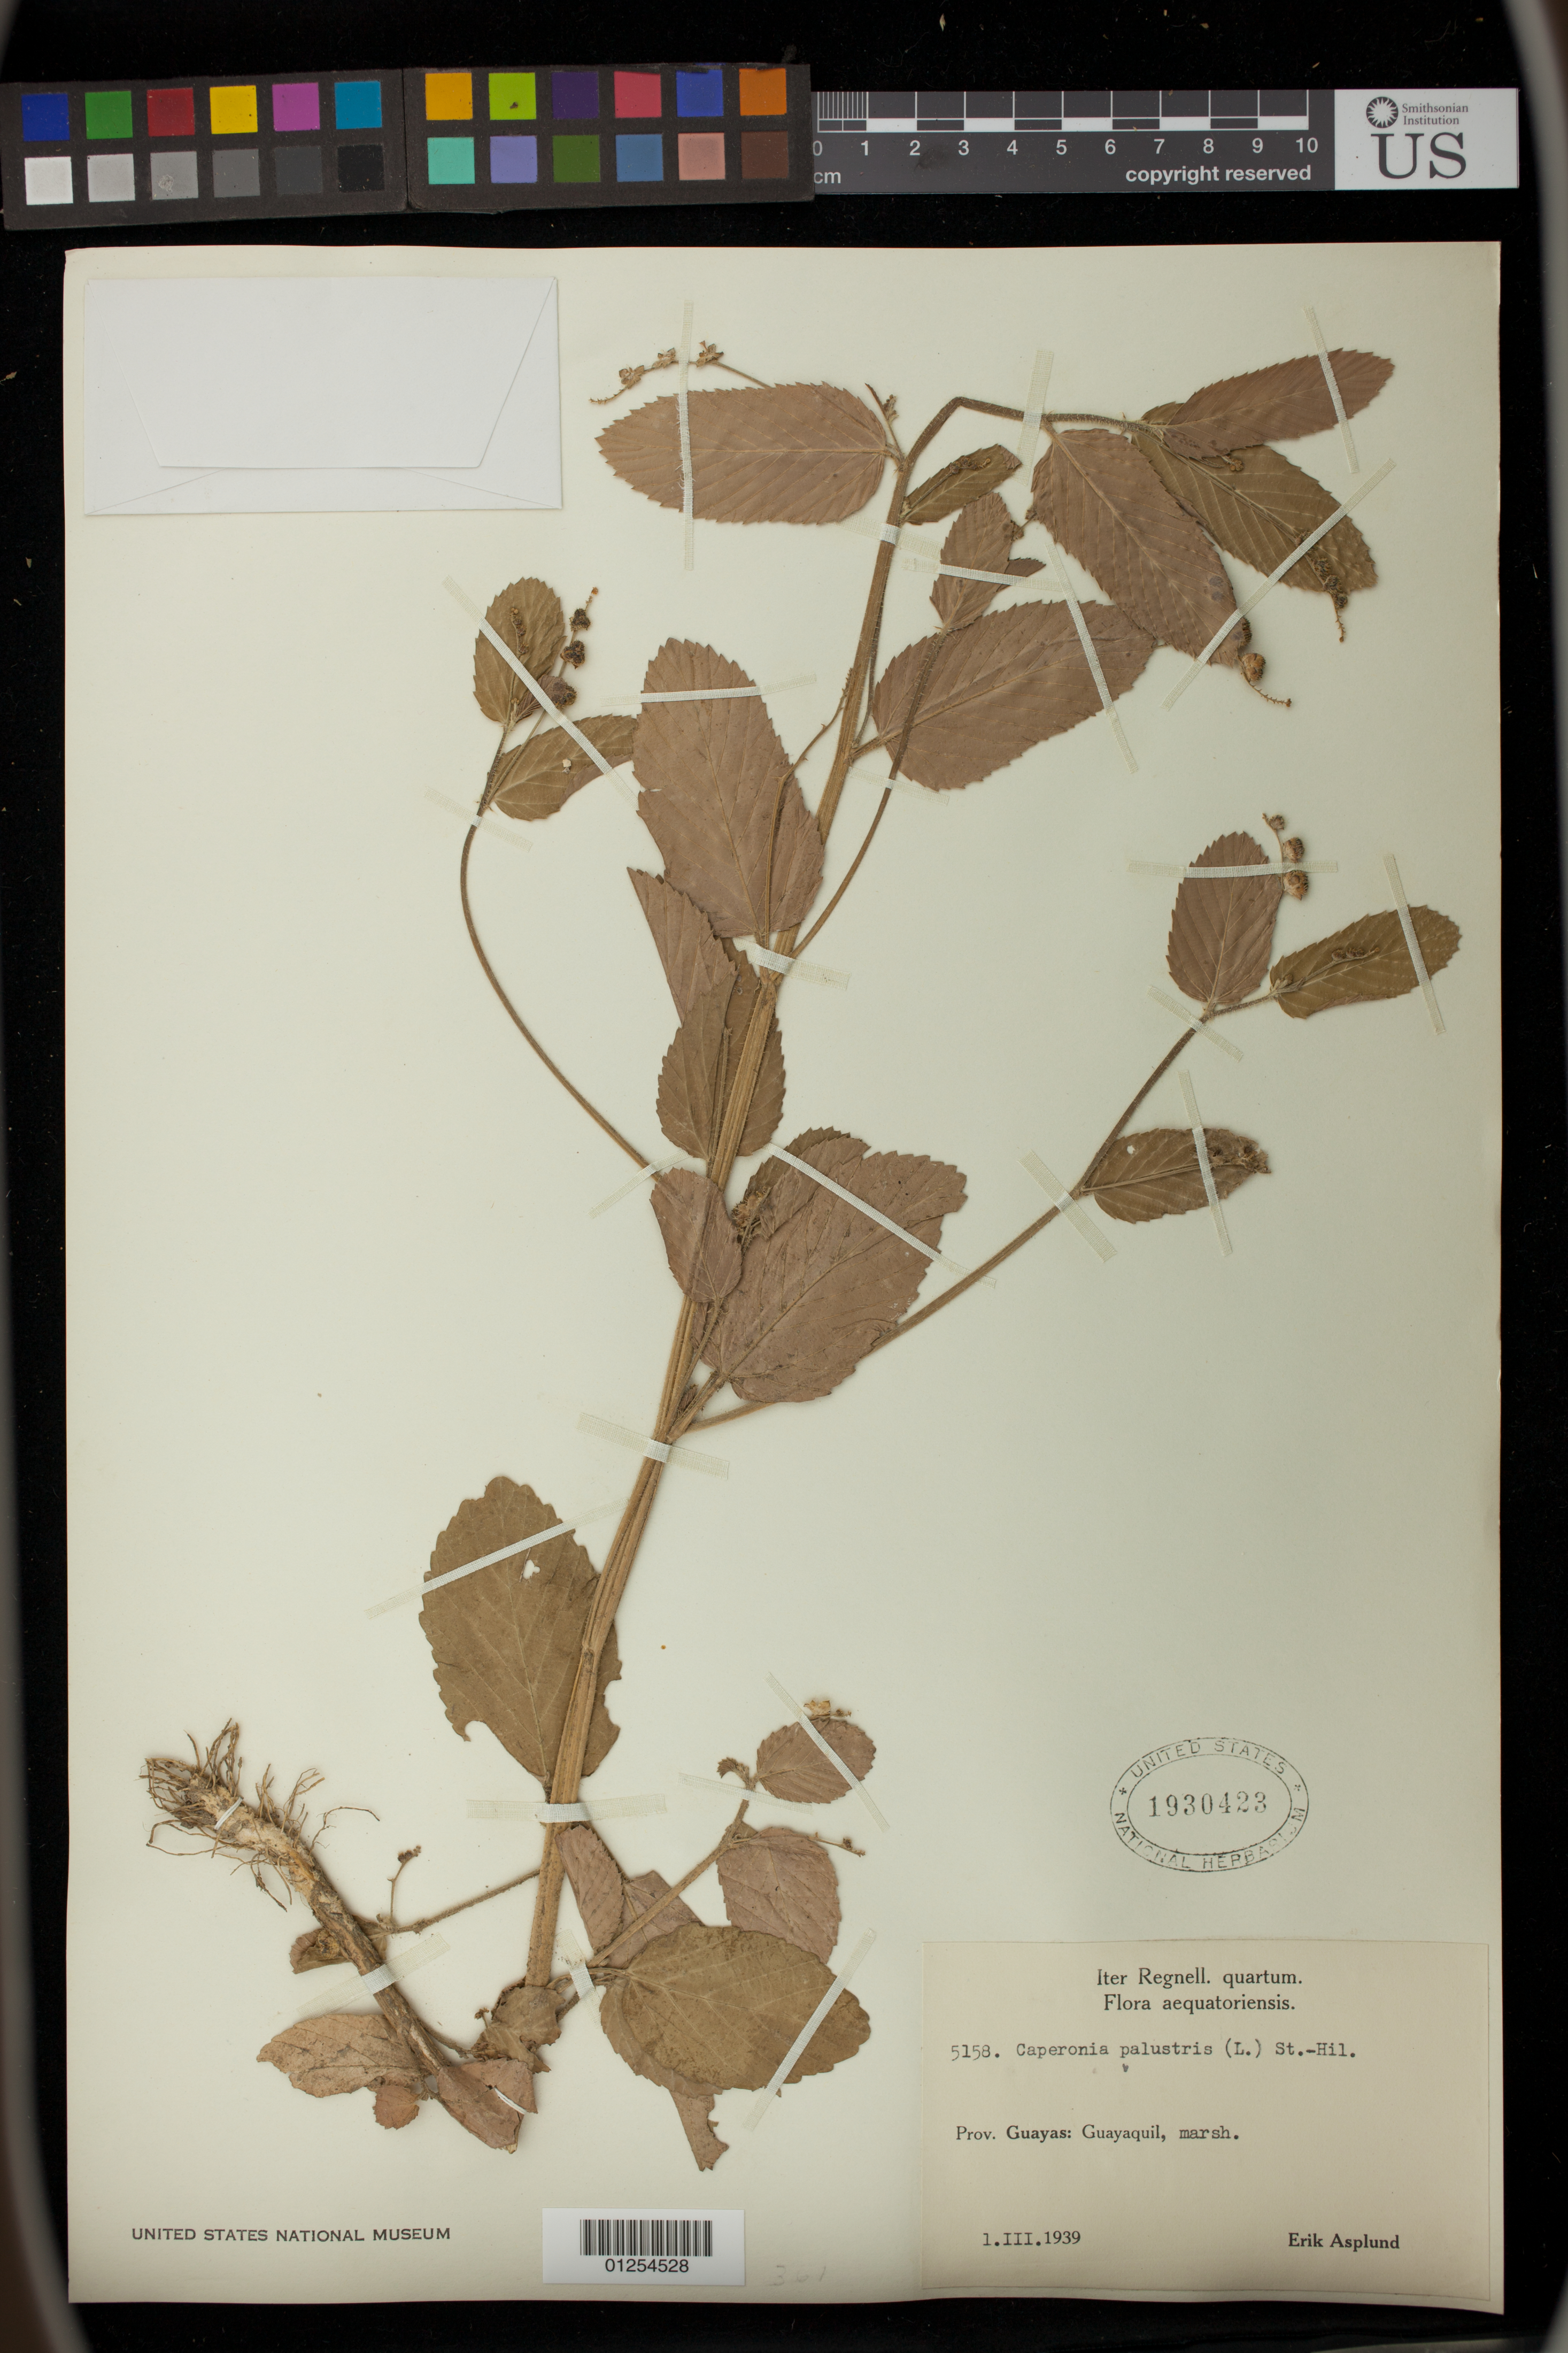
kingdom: Plantae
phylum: Tracheophyta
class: Magnoliopsida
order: Malpighiales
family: Euphorbiaceae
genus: Caperonia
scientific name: Caperonia palustris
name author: (L.) A. St.-Hil.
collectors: E. Asplund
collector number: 5158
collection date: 1939-03-01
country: Ecuador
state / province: Guayas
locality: Guayaquil, marsh.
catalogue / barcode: US 1930423